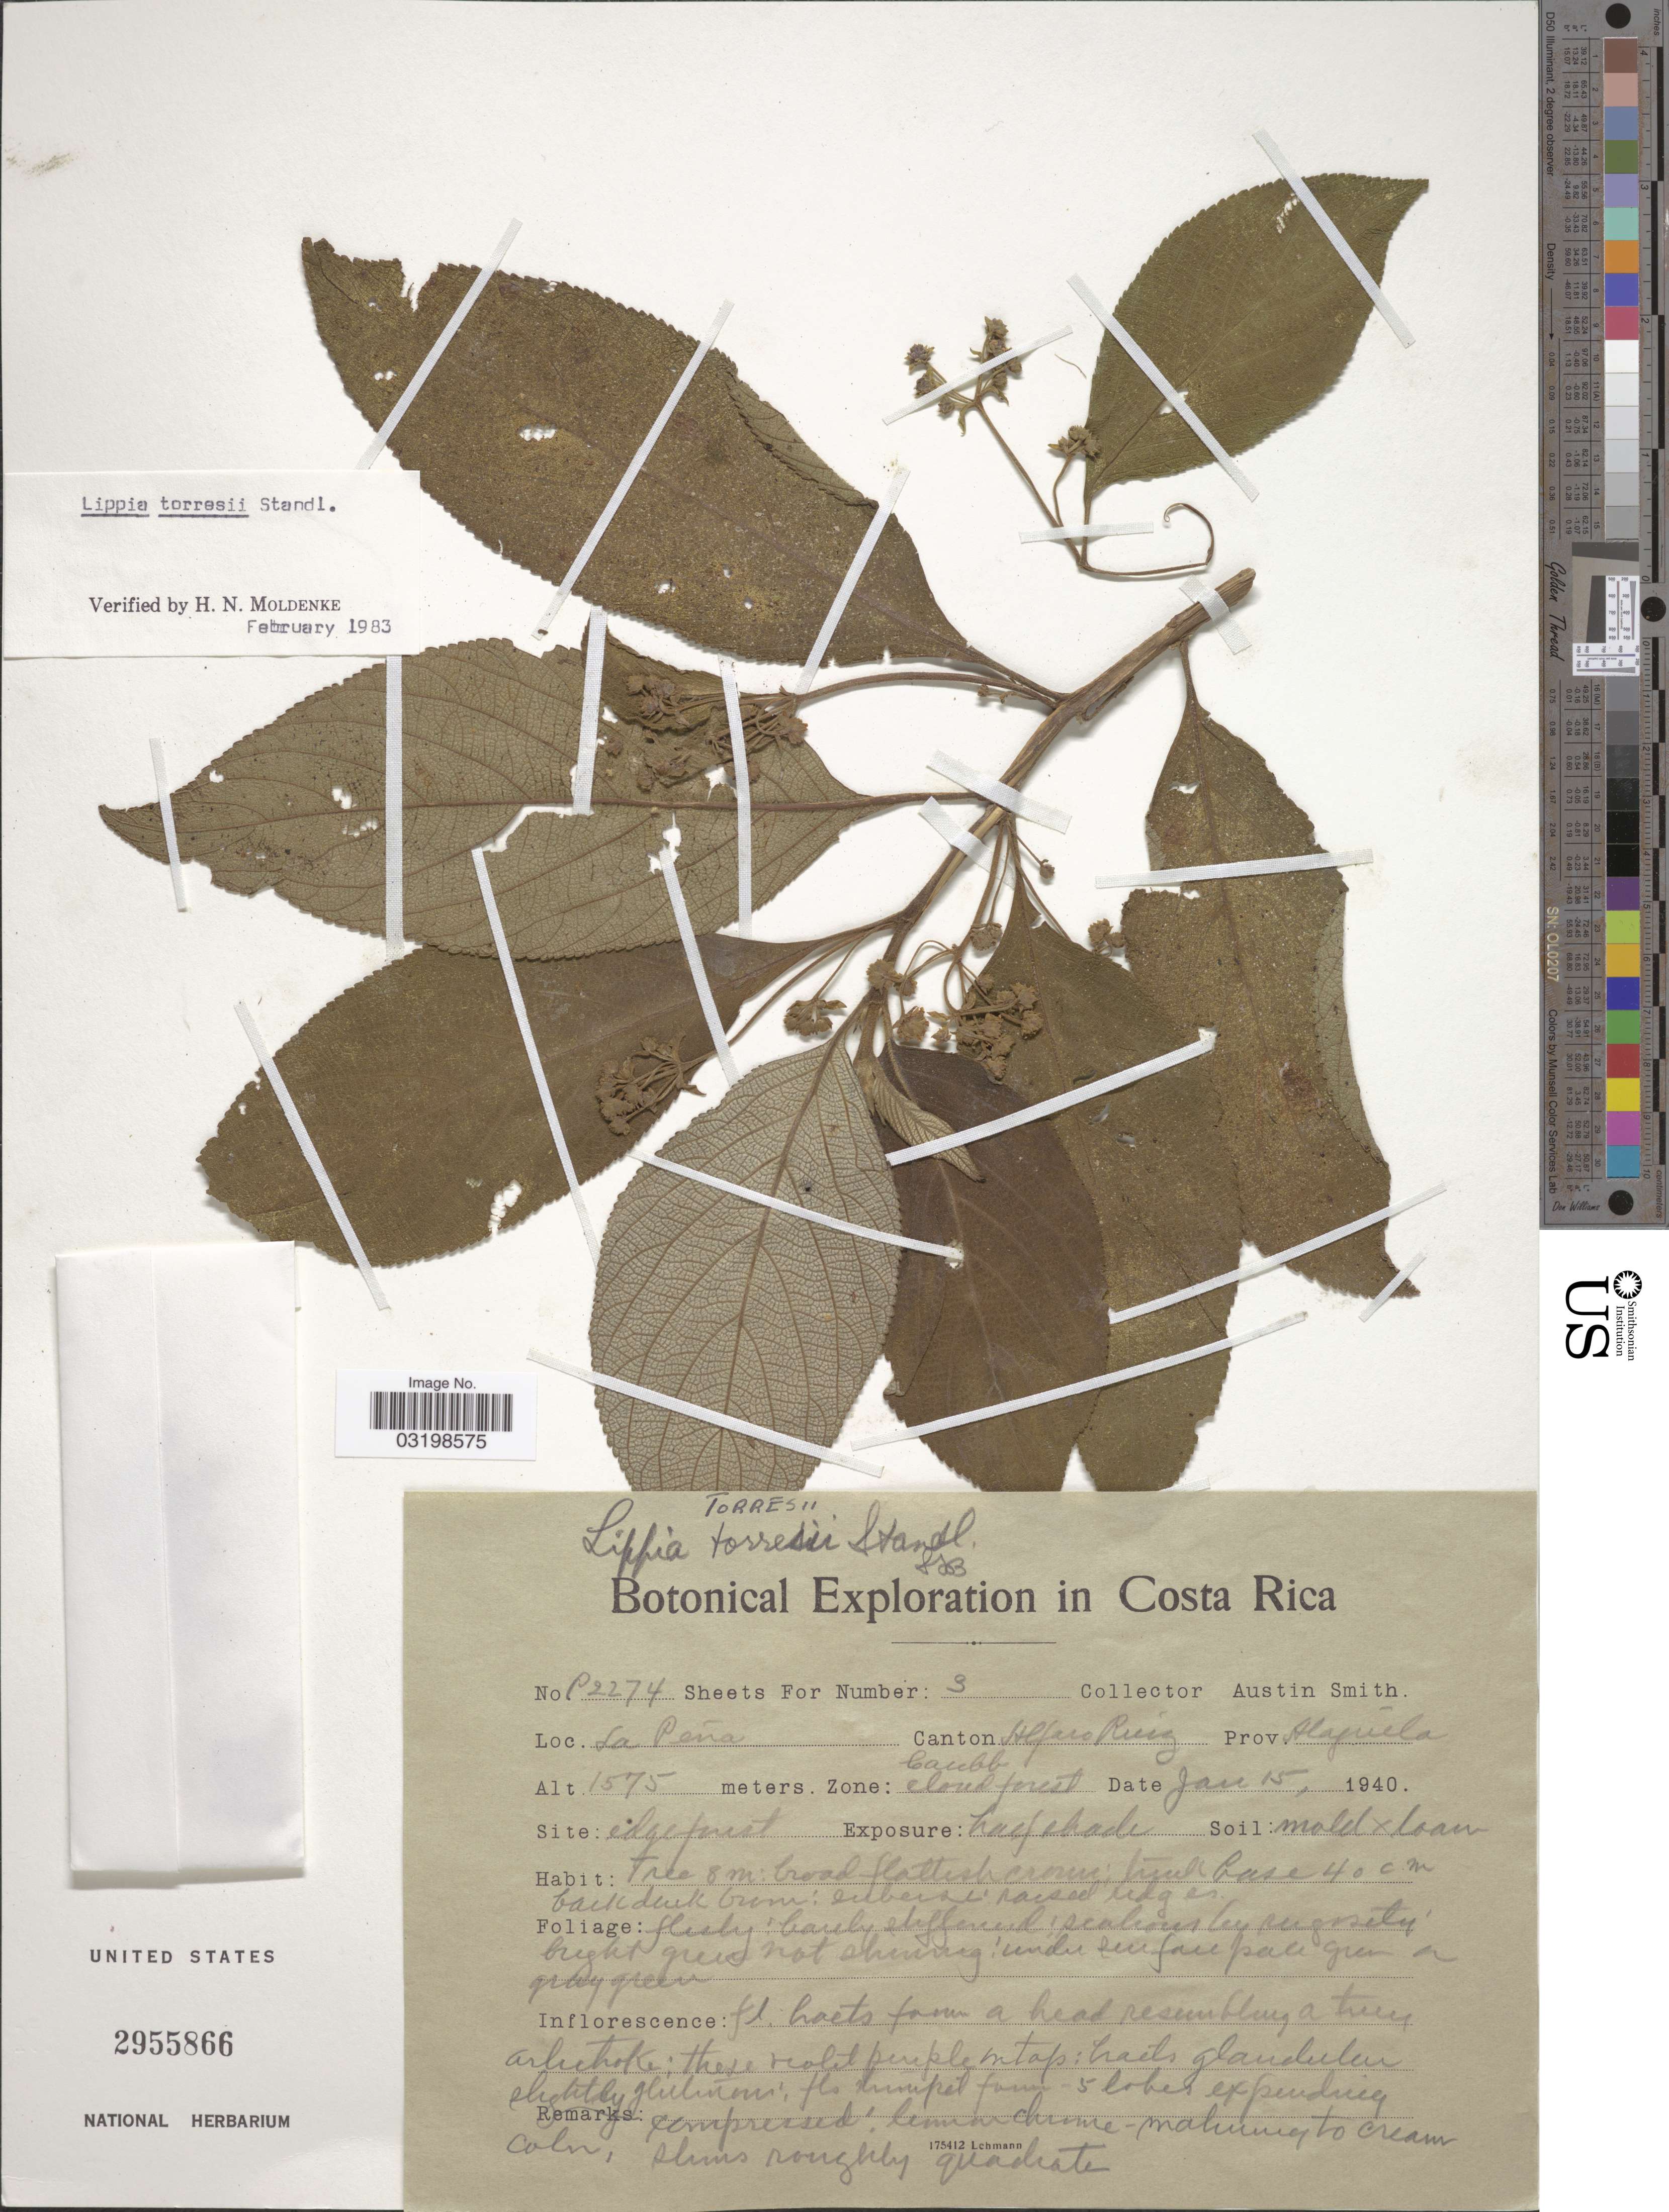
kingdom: Plantae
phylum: Tracheophyta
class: Magnoliopsida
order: Lamiales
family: Verbenaceae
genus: Lippia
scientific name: Lippia umbellata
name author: Cav.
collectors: Aust P. Smith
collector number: P2274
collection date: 1940-01-15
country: Costa Rica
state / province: Alajuela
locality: La Peña, Canton Alfaro Ruiz.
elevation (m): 1575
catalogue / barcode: US 2955866